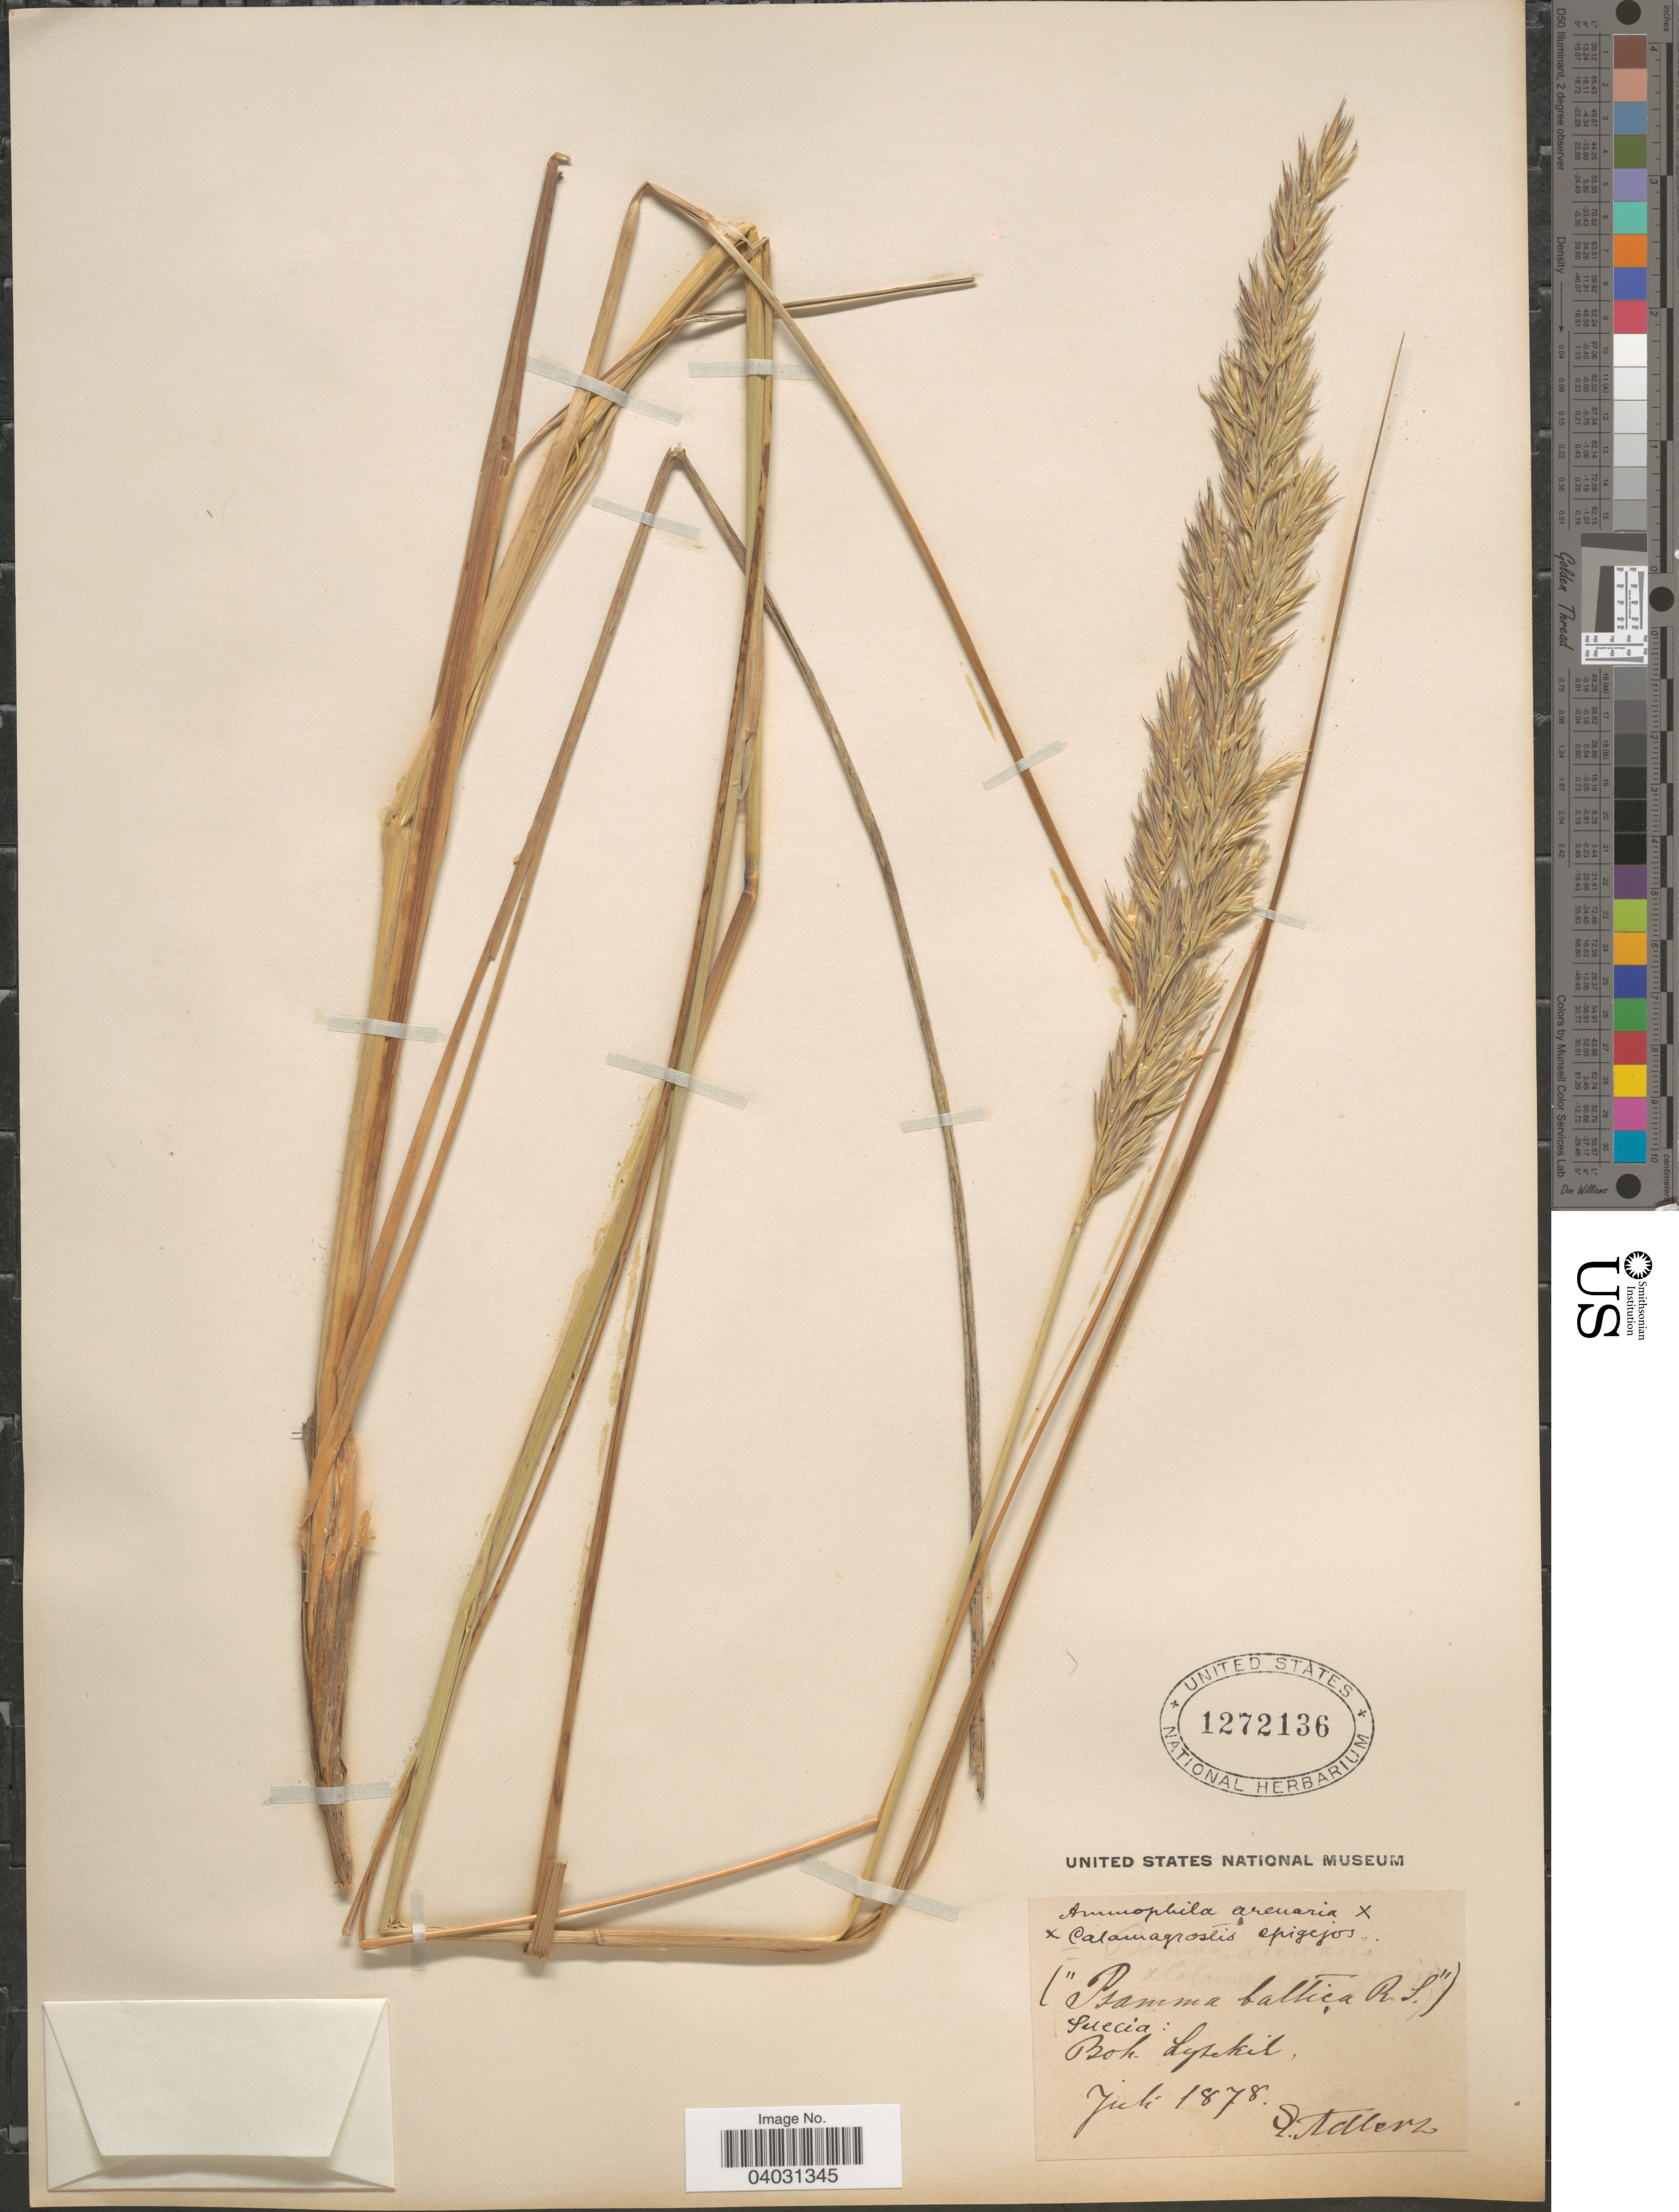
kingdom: Plantae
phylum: Tracheophyta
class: Liliopsida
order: Poales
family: Poaceae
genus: Calamagrostis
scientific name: Calamagrostis epigeios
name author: (L.) Roth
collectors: E. Adlerz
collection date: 1878-07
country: Sweden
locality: Suecia: Boh. Lyseki.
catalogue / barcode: US 1272136